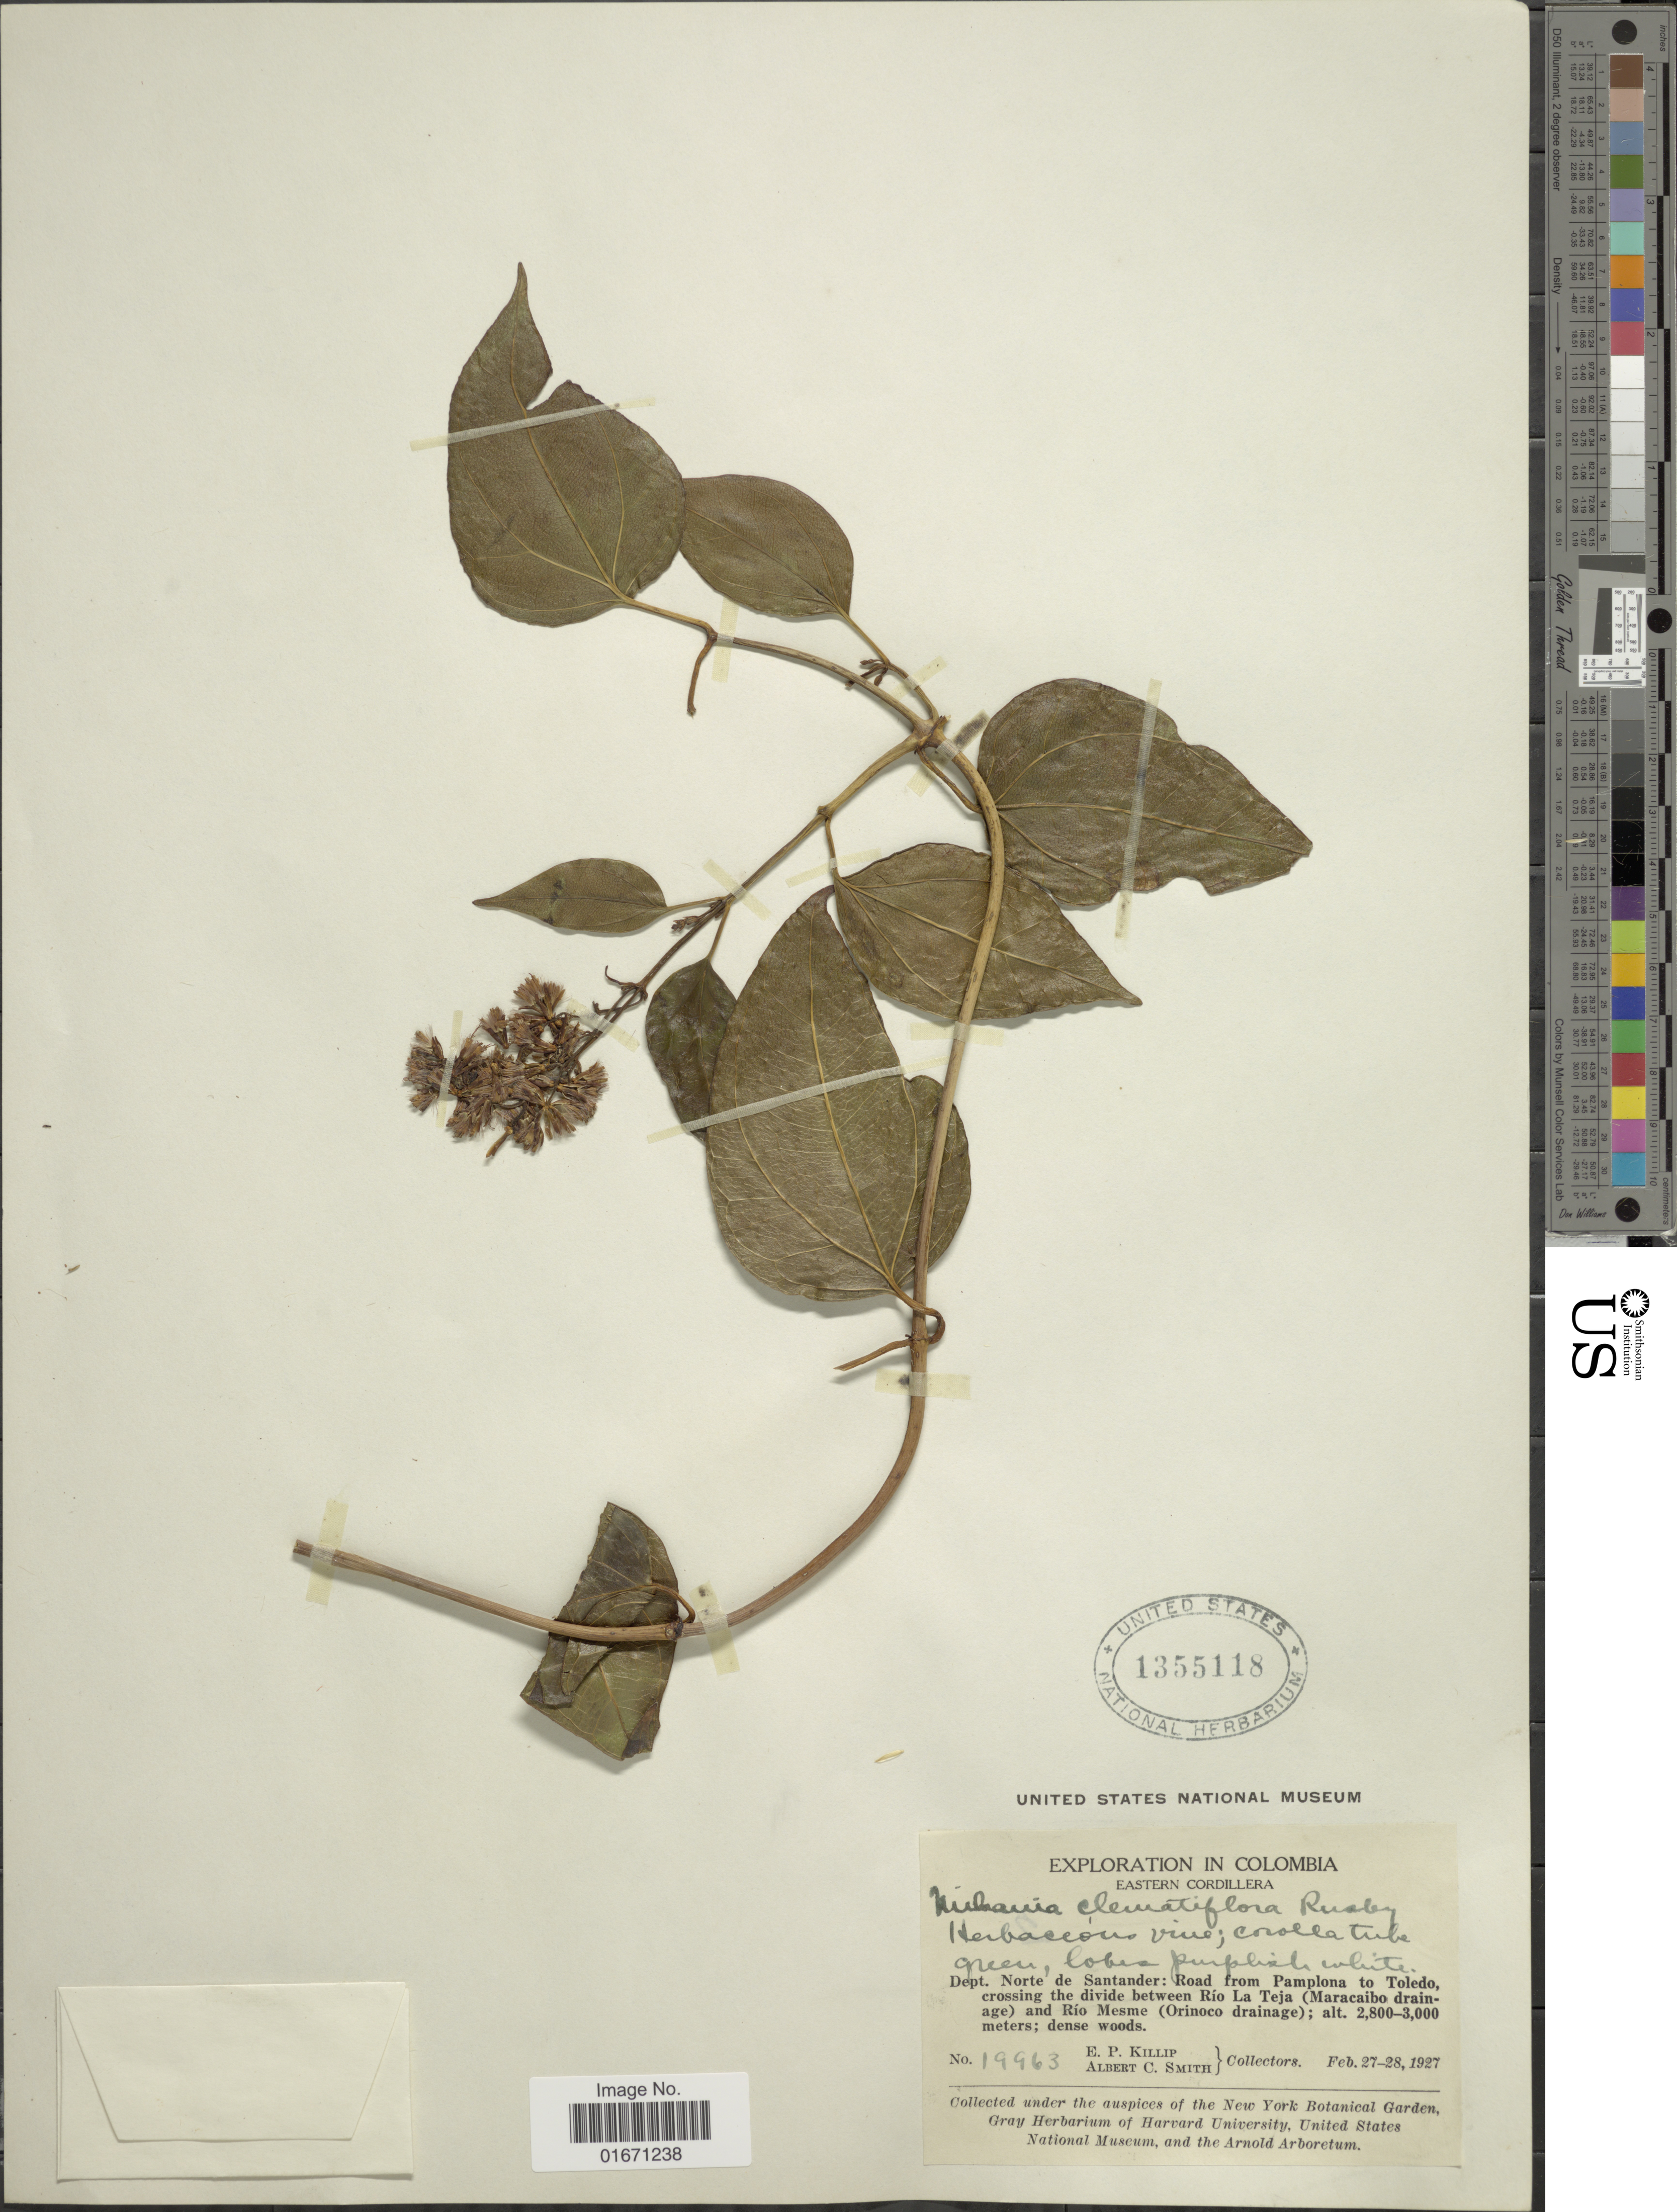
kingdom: Plantae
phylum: Tracheophyta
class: Magnoliopsida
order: Asterales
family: Asteraceae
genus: Mikania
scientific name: Mikania clematidiflora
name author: Rusby ex B.L. Rob.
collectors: E. P. Killip & A. C. Smith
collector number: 19963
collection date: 1927-02-27/1927-02-28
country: Colombia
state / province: Norte de Santander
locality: Eastern Cordillera, road from Pamplona to Toledo, crossing the divide between Rio La Teja (Maracaibo drainage) and Rio Mesme (Orinoco drainage)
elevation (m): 2800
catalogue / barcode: US 1355118